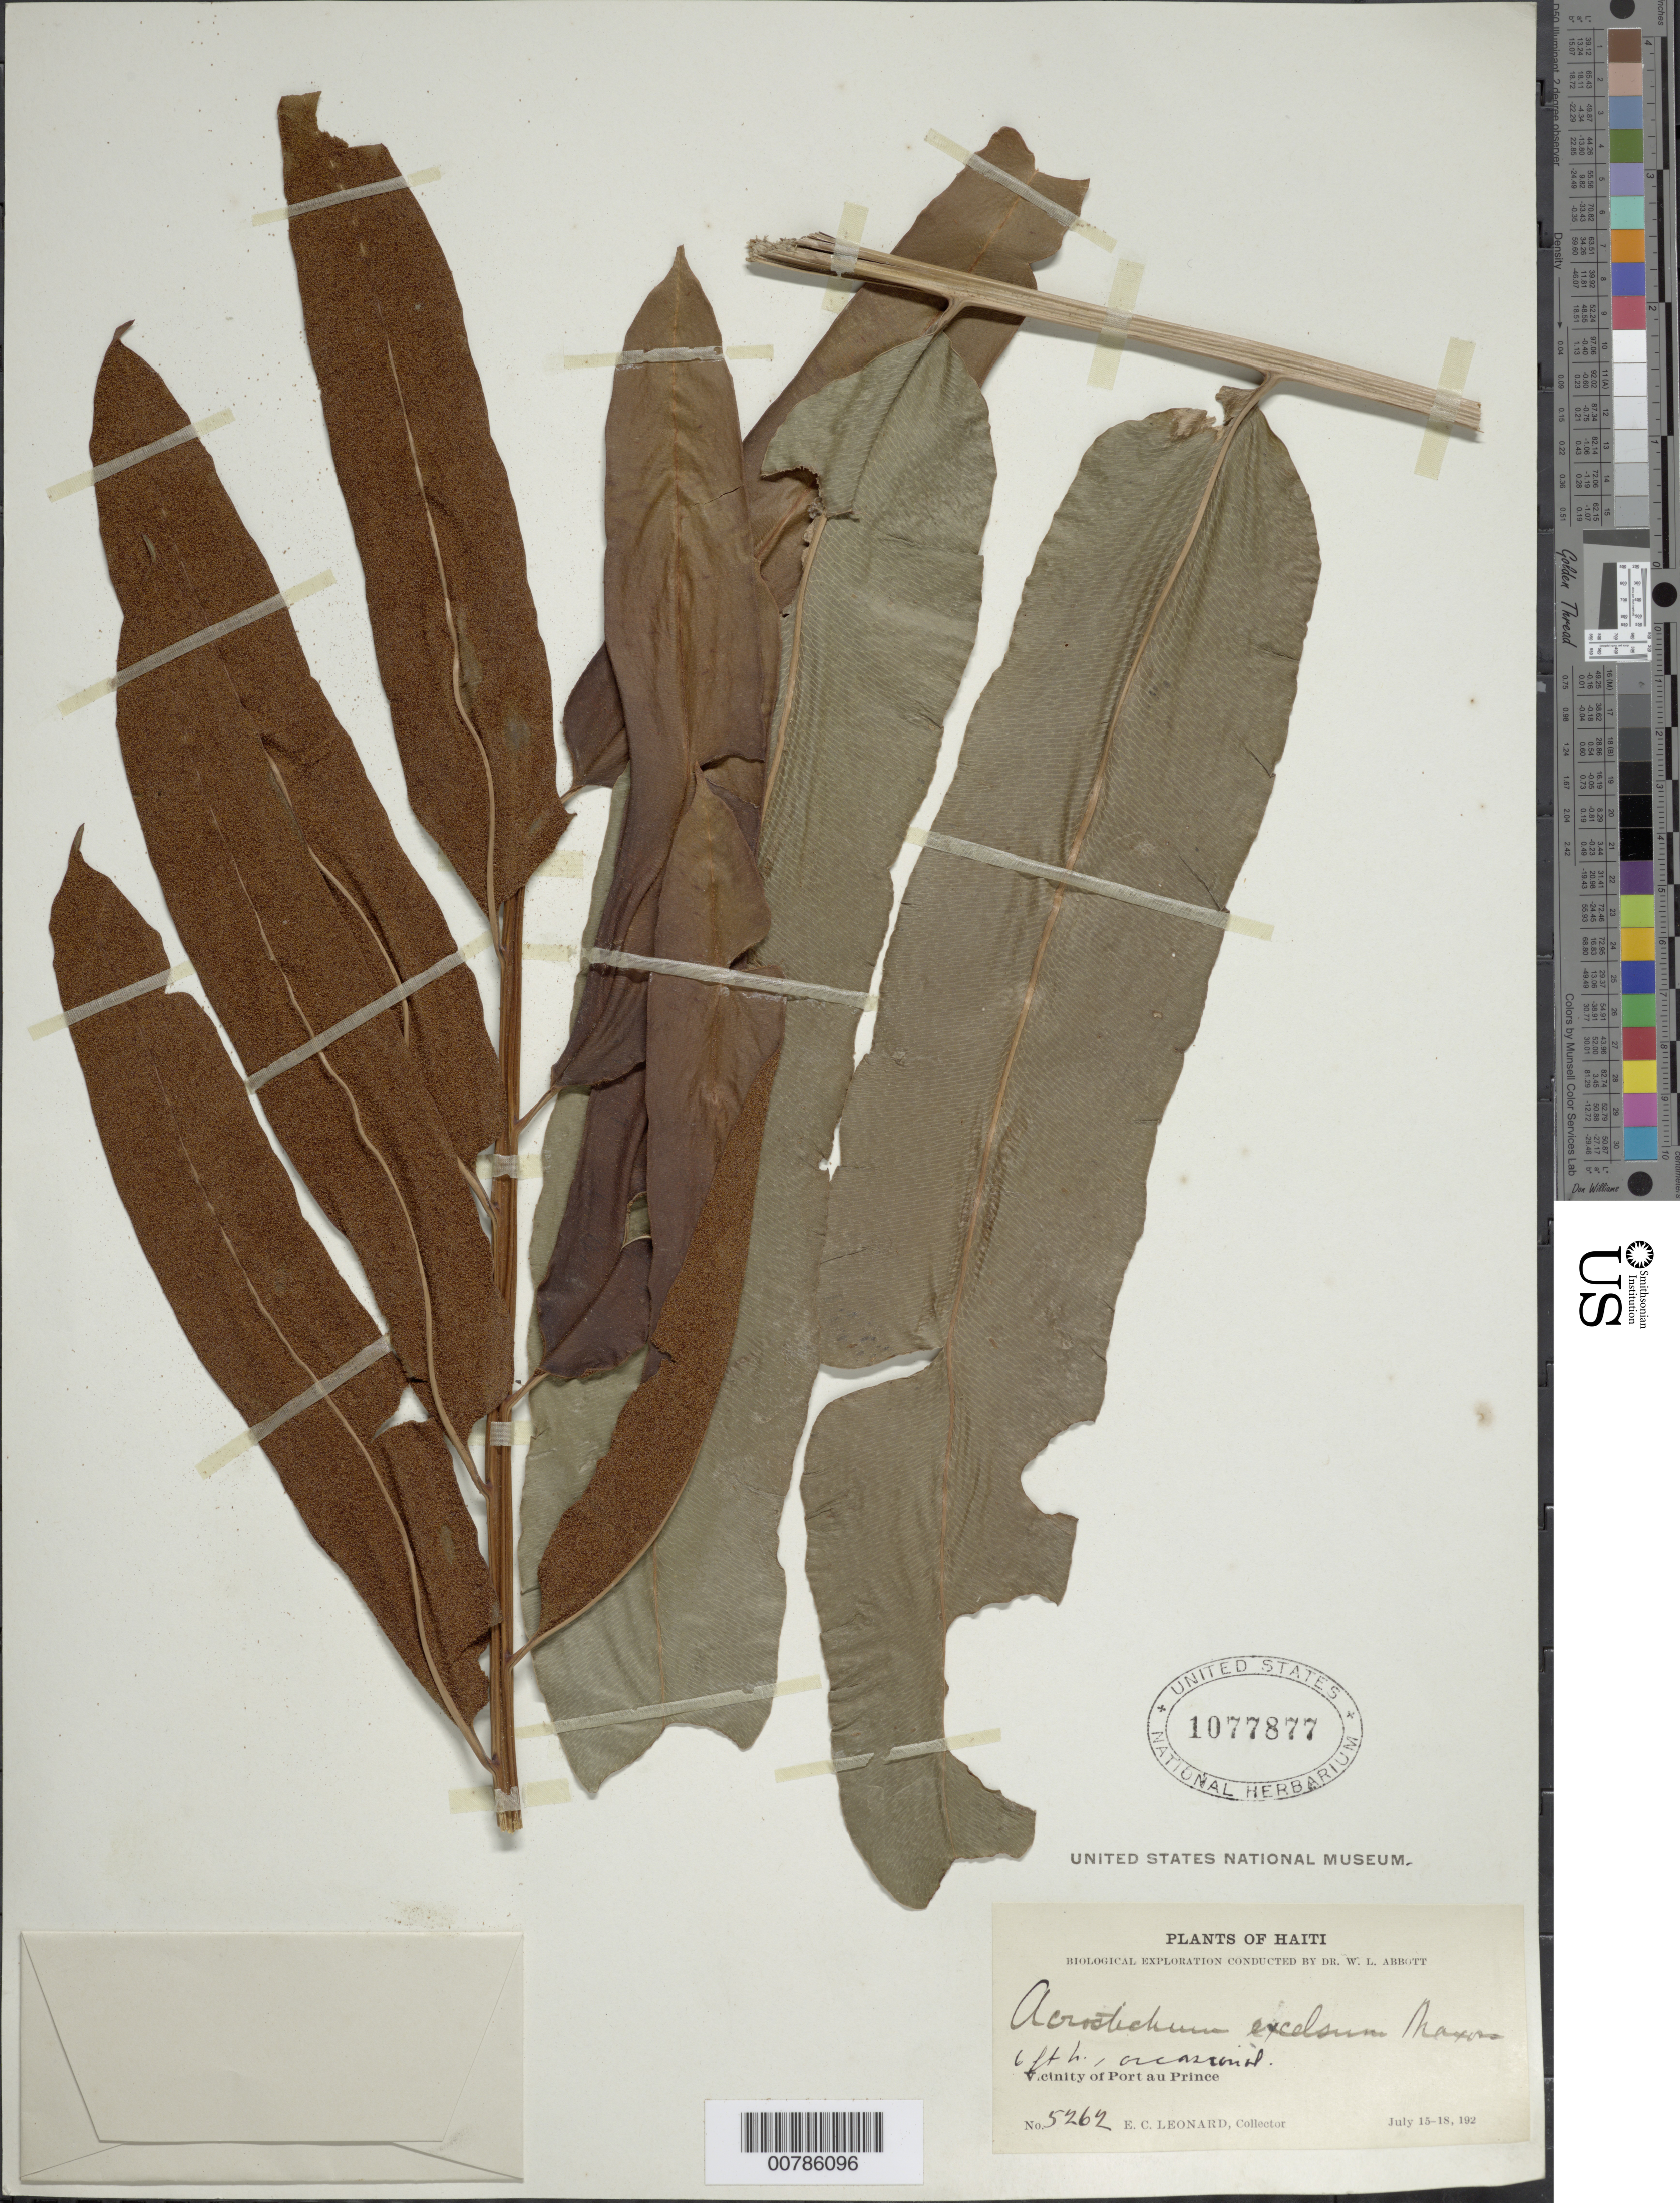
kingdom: Plantae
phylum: Tracheophyta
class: Polypodiopsida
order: Polypodiales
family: Pteridaceae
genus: Acrostichum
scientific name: Acrostichum danaeifolium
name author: Langsd. & Fisch.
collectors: E. C. Leonard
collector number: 5262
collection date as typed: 15 Jul 1920 to 18 Jul 1920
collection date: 1920-07-15/1920-07-18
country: Haiti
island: Hispaniola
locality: Port au Prince, vicinity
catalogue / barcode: US 1077877